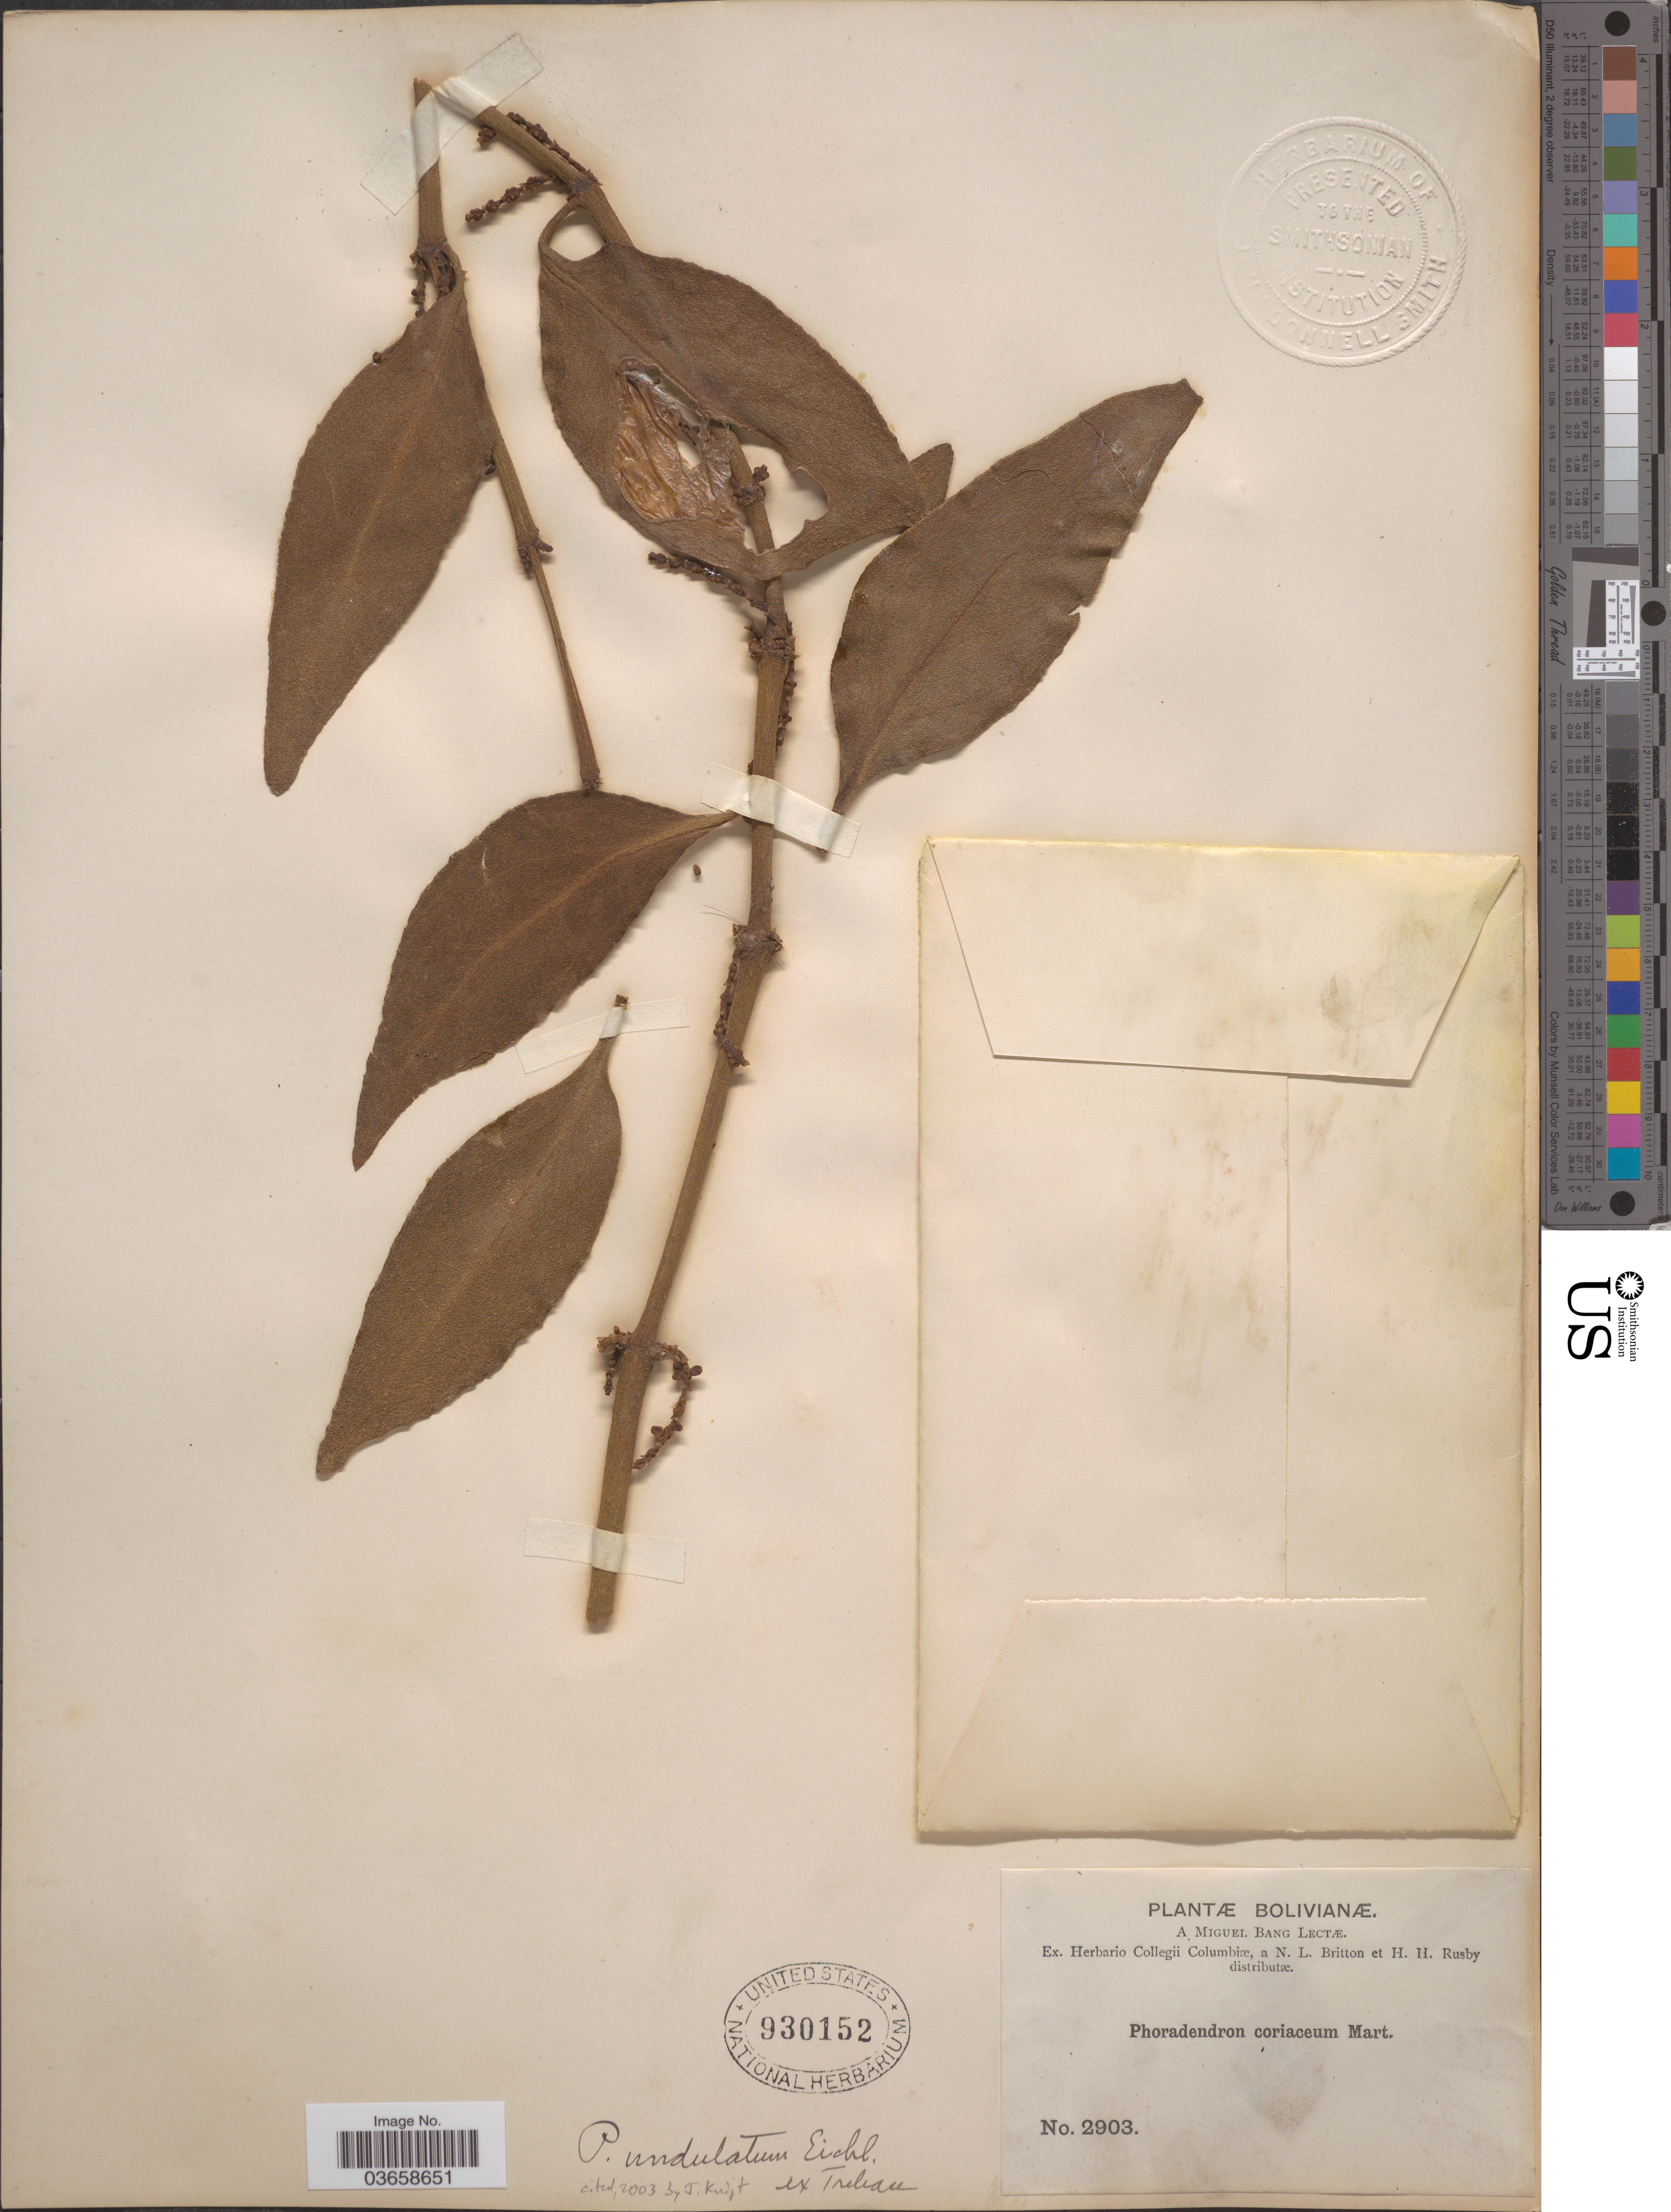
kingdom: Plantae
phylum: Tracheophyta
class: Magnoliopsida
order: Santalales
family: Viscaceae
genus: Phoradendron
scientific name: Phoradendron undulatum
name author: (Pohl ex DC.) Eichler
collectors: M. Bang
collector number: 2903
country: Bolivia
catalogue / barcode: US 930152